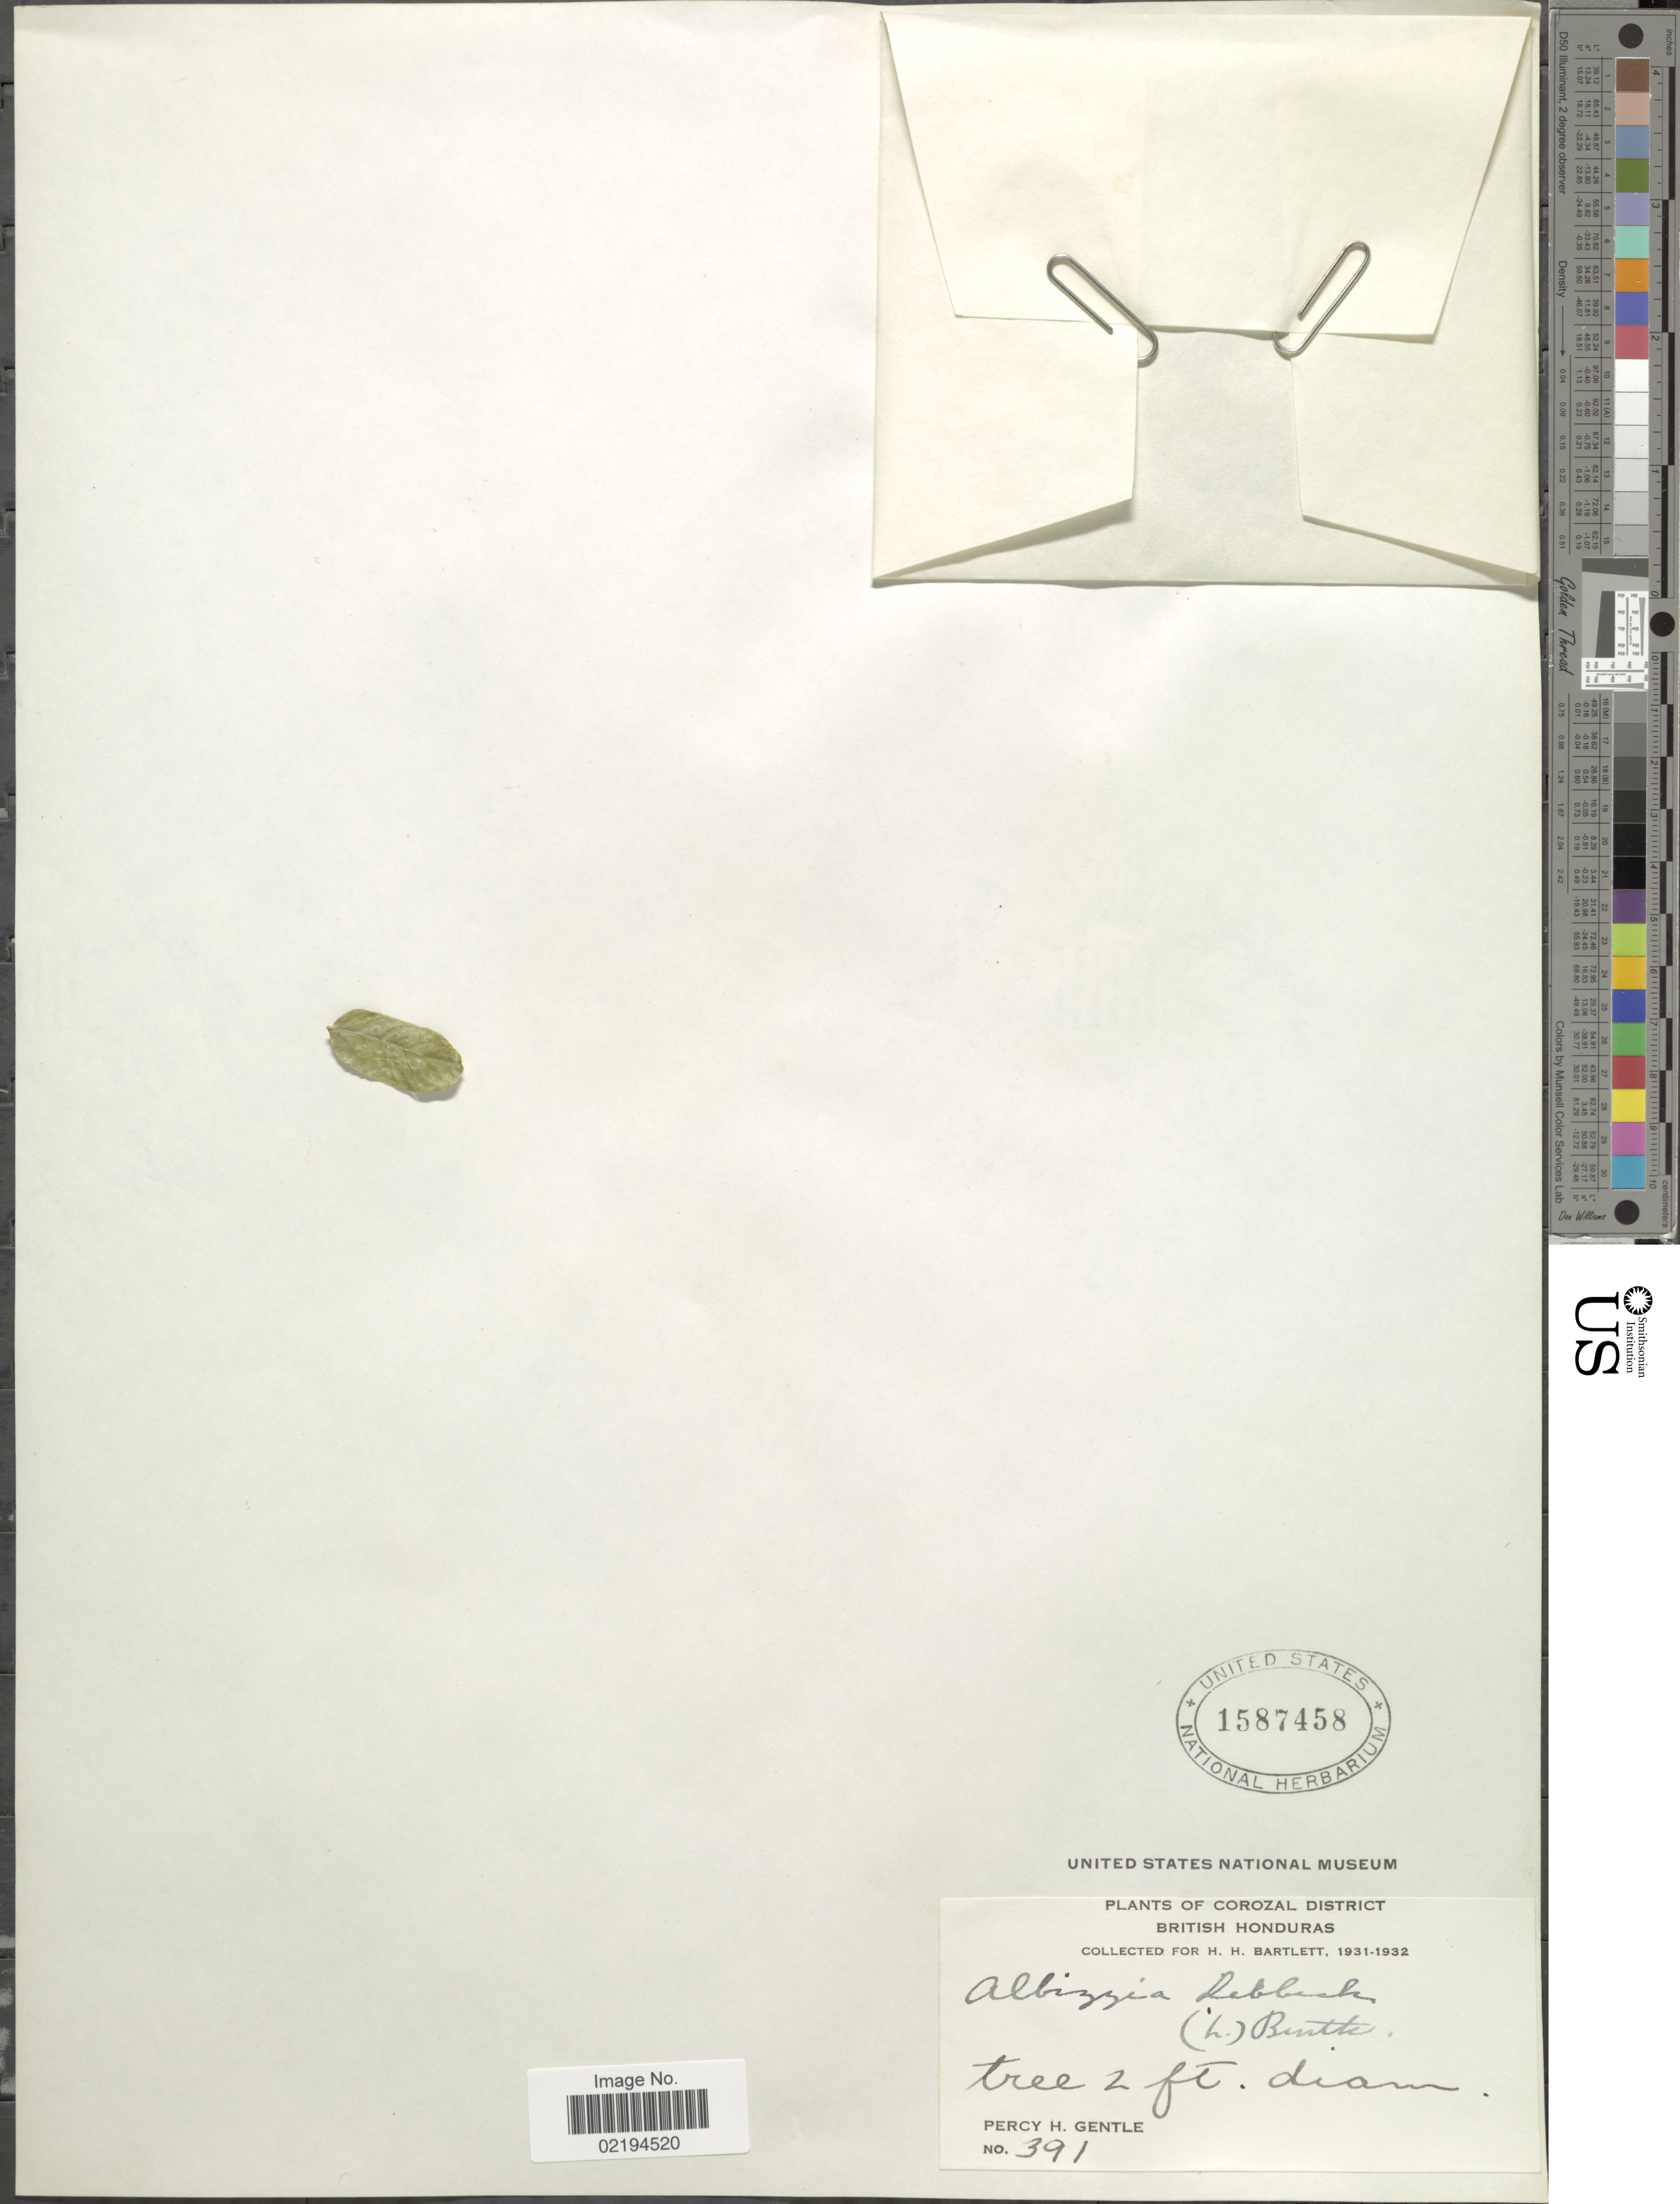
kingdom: Plantae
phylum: Tracheophyta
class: Magnoliopsida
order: Fabales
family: Fabaceae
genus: Albizia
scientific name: Albizia lebbeck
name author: (L.) Benth.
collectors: P. H. Gentle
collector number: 391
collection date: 1931/1932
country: Belize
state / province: Corozal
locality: British Honduras.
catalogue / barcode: US 1587458